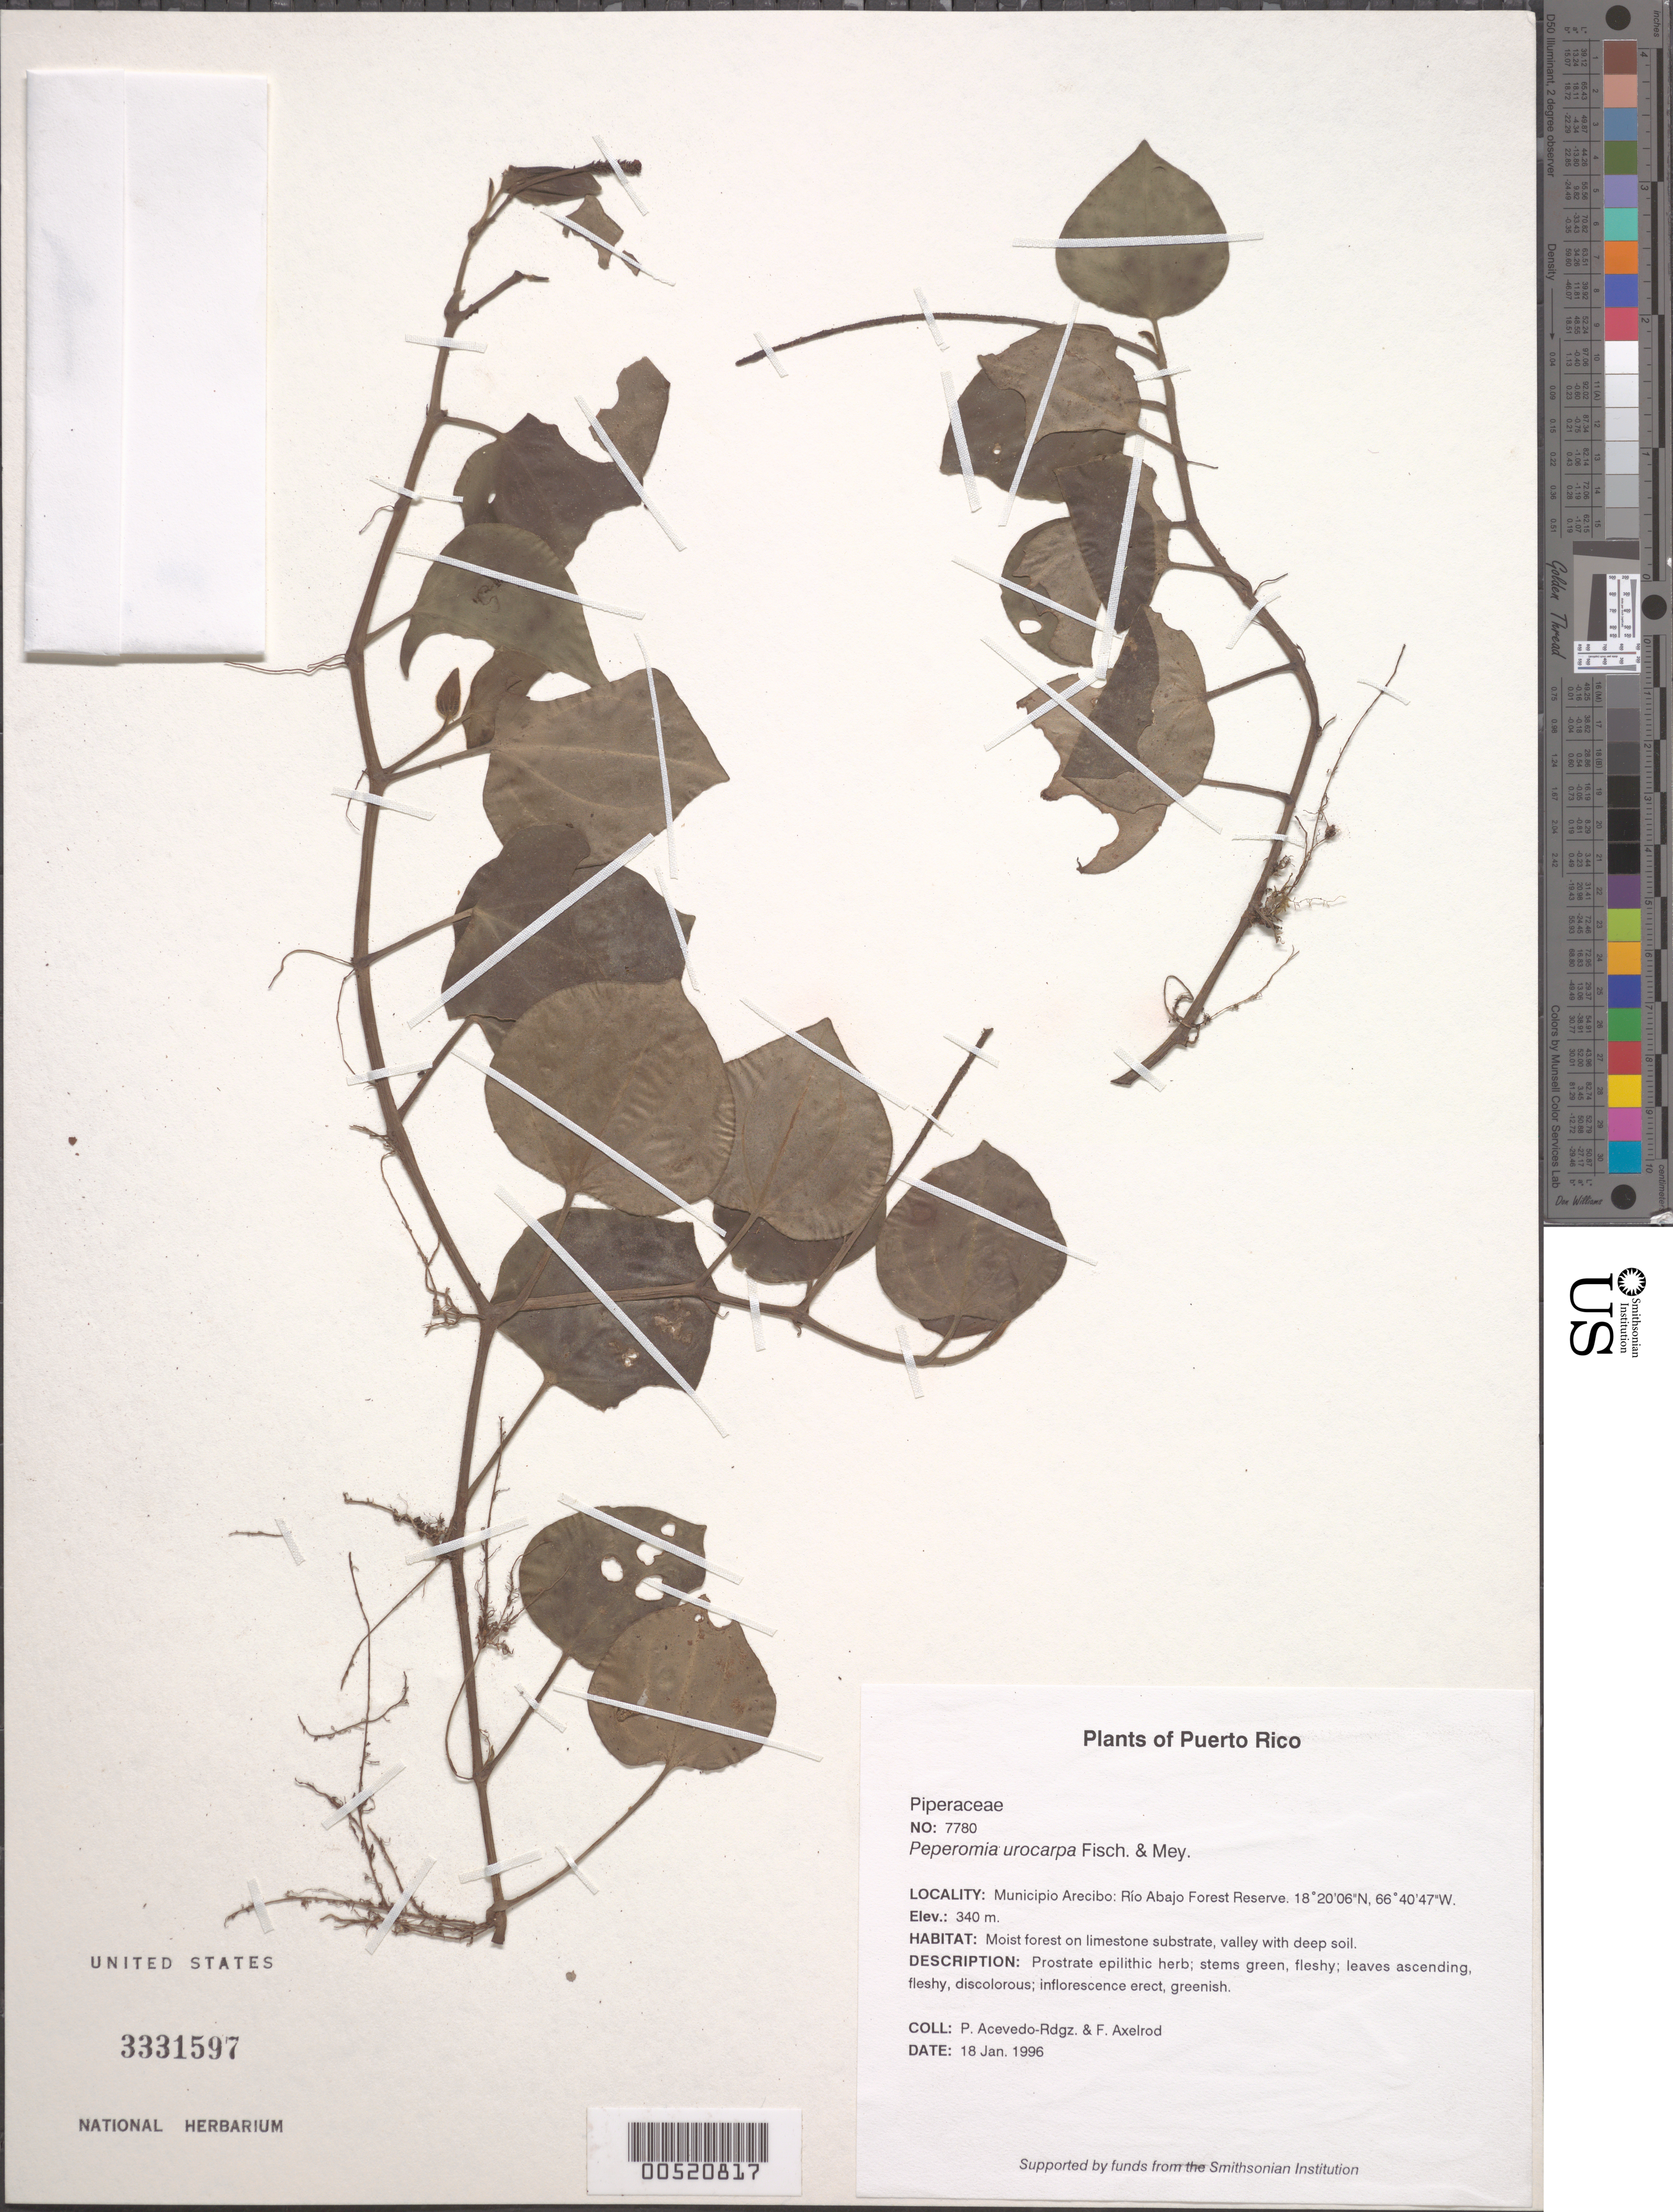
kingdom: Plantae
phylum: Tracheophyta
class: Magnoliopsida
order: Piperales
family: Piperaceae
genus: Peperomia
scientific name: Peperomia urocarpa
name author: Fisch. & C.A. Mey.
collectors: P. Acevedo-Rodr. & F. S. Axelrod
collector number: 7780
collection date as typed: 18 Jan 1996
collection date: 1996-01-18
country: Puerto Rico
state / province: Arecibo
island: Puerto Rico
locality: Arecibo; Río Abajo Forest Reserve.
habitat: Moist forest on limestone substrate.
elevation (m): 340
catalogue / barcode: US 3331597